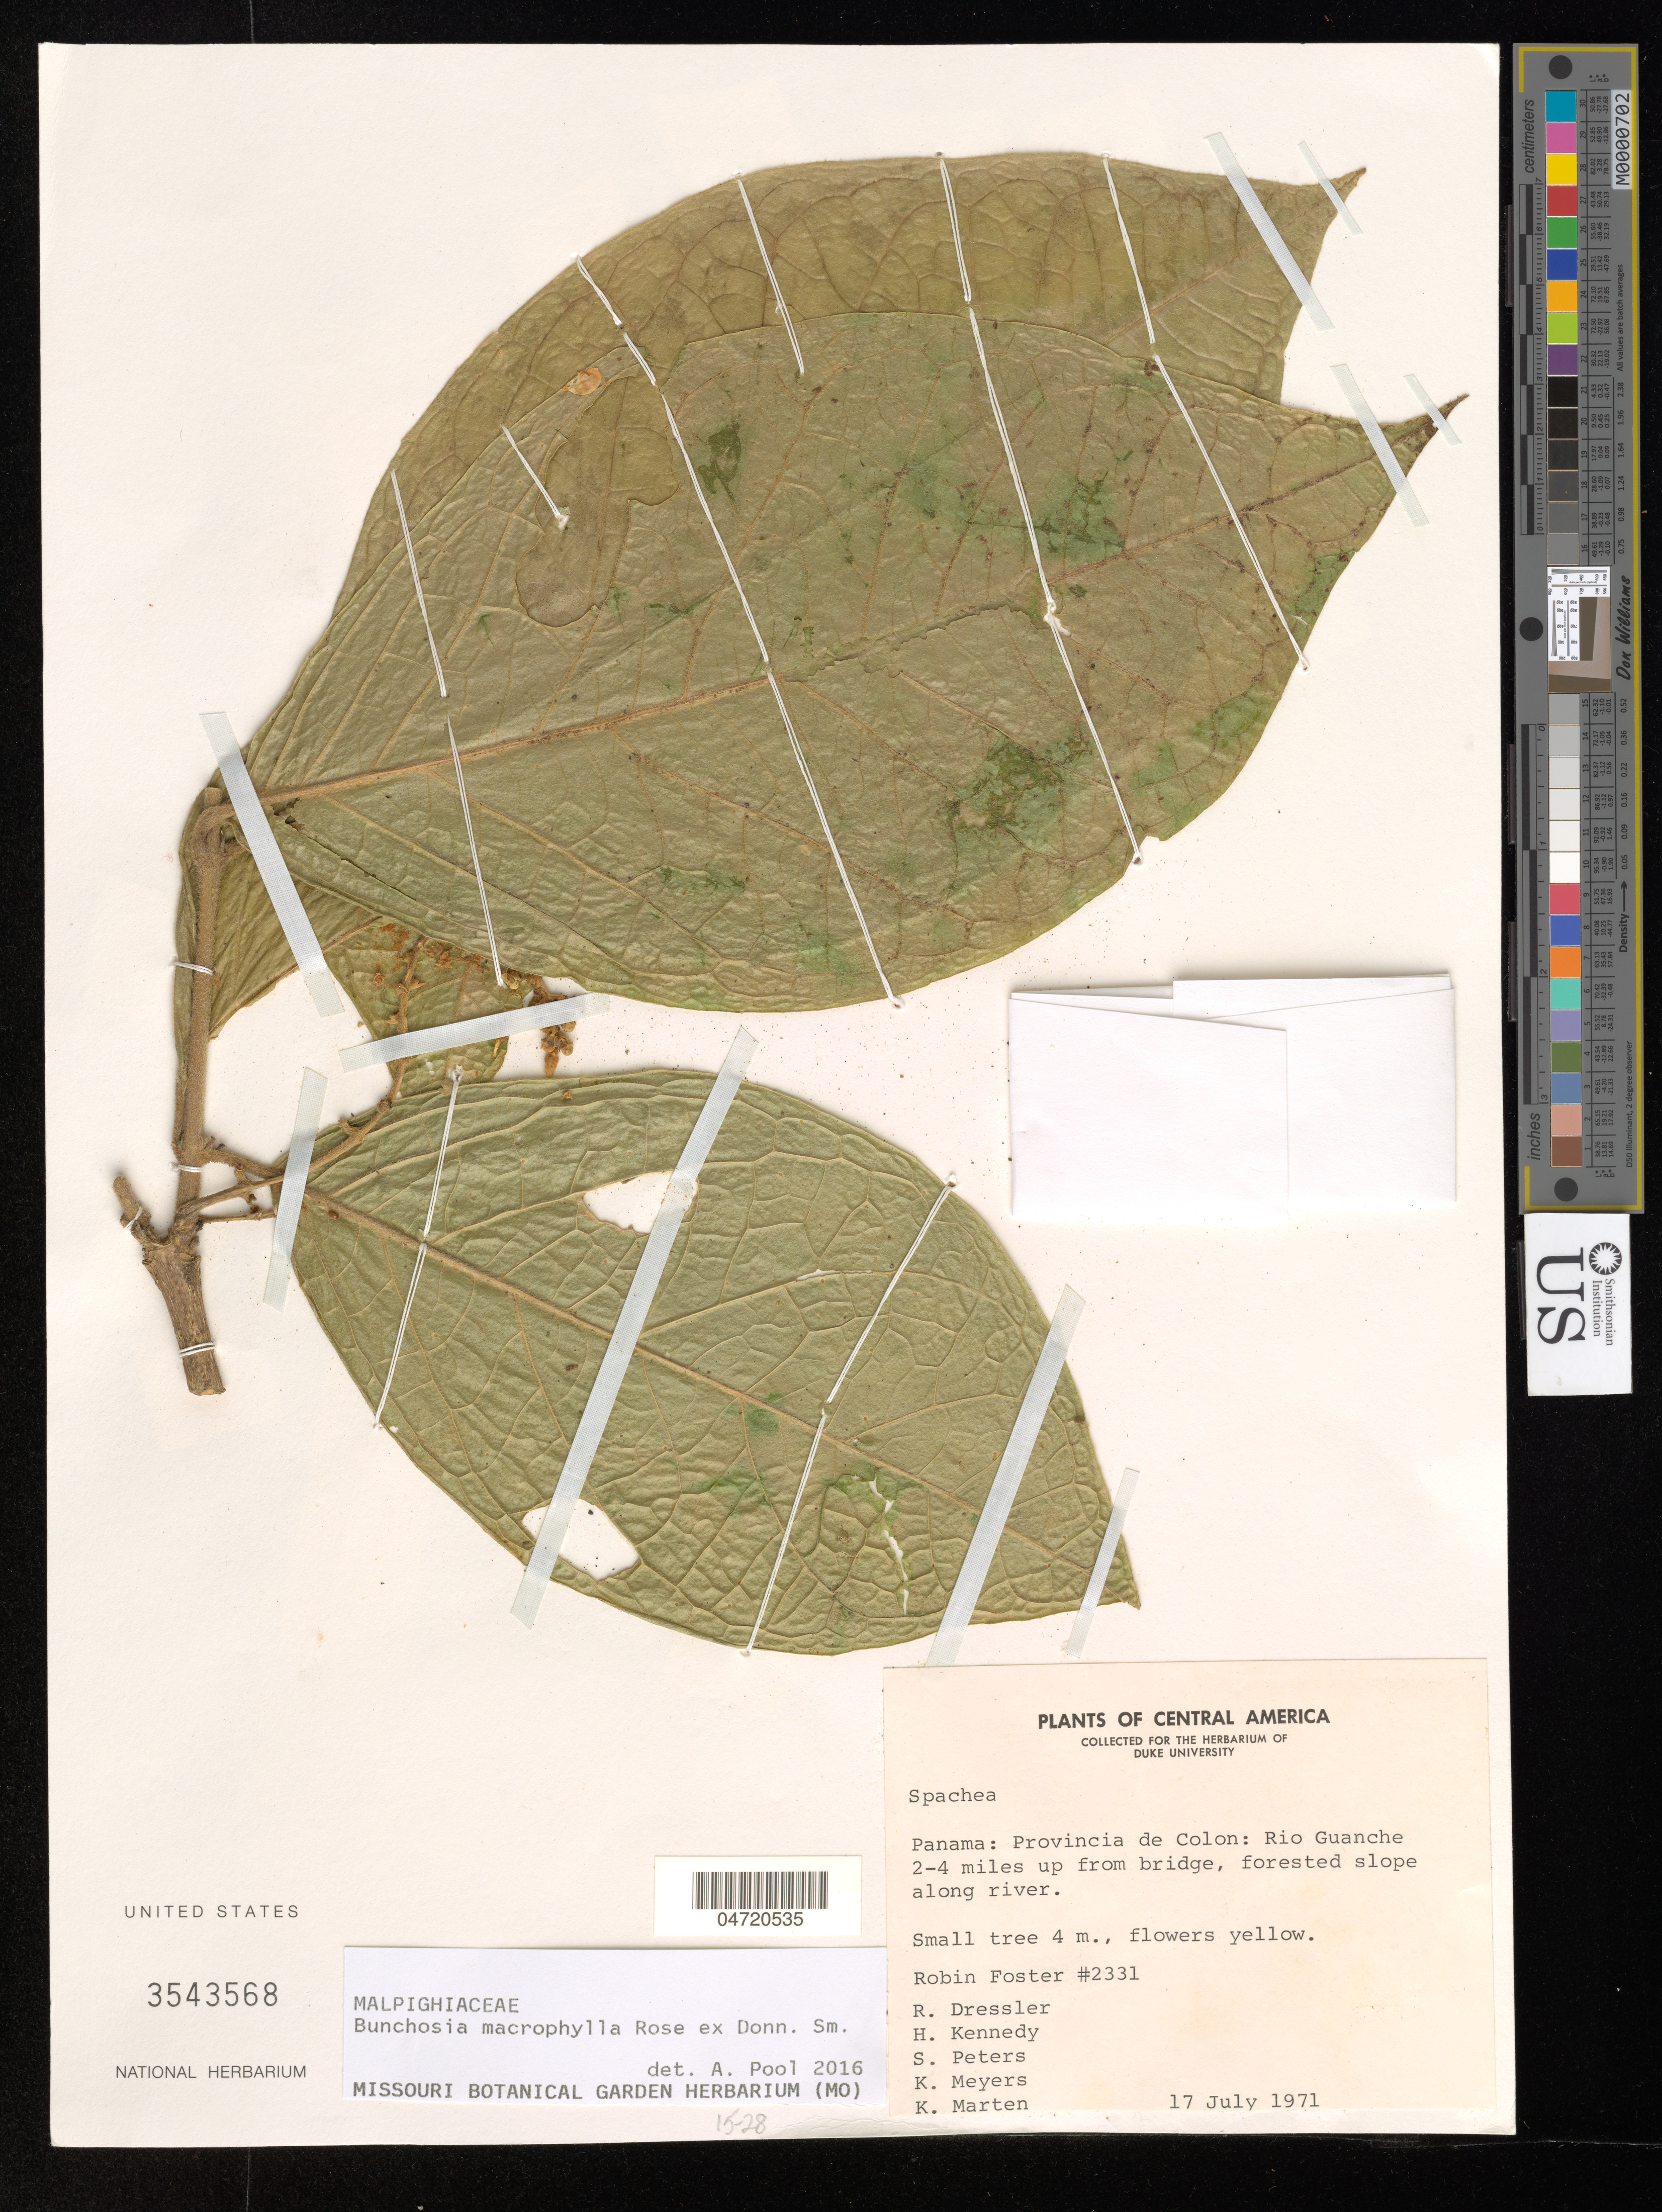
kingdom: Plantae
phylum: Tracheophyta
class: Magnoliopsida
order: Malpighiales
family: Malpighiaceae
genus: Bunchosia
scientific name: Bunchosia macrophylla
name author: Rose ex Donn. Sm. in Pittier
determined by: Pool, A., (MO), Missouri Botanical Garden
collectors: R. B. Foster, R. Dressler, J. D. Kennedy & S. Peters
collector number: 2331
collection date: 1971-07-17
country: Panama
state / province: Colón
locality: Provincia de Colon: Rio Guanche 2-4 miles up from bridge, forested slope along river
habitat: Forested slope along river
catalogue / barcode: US 3543568